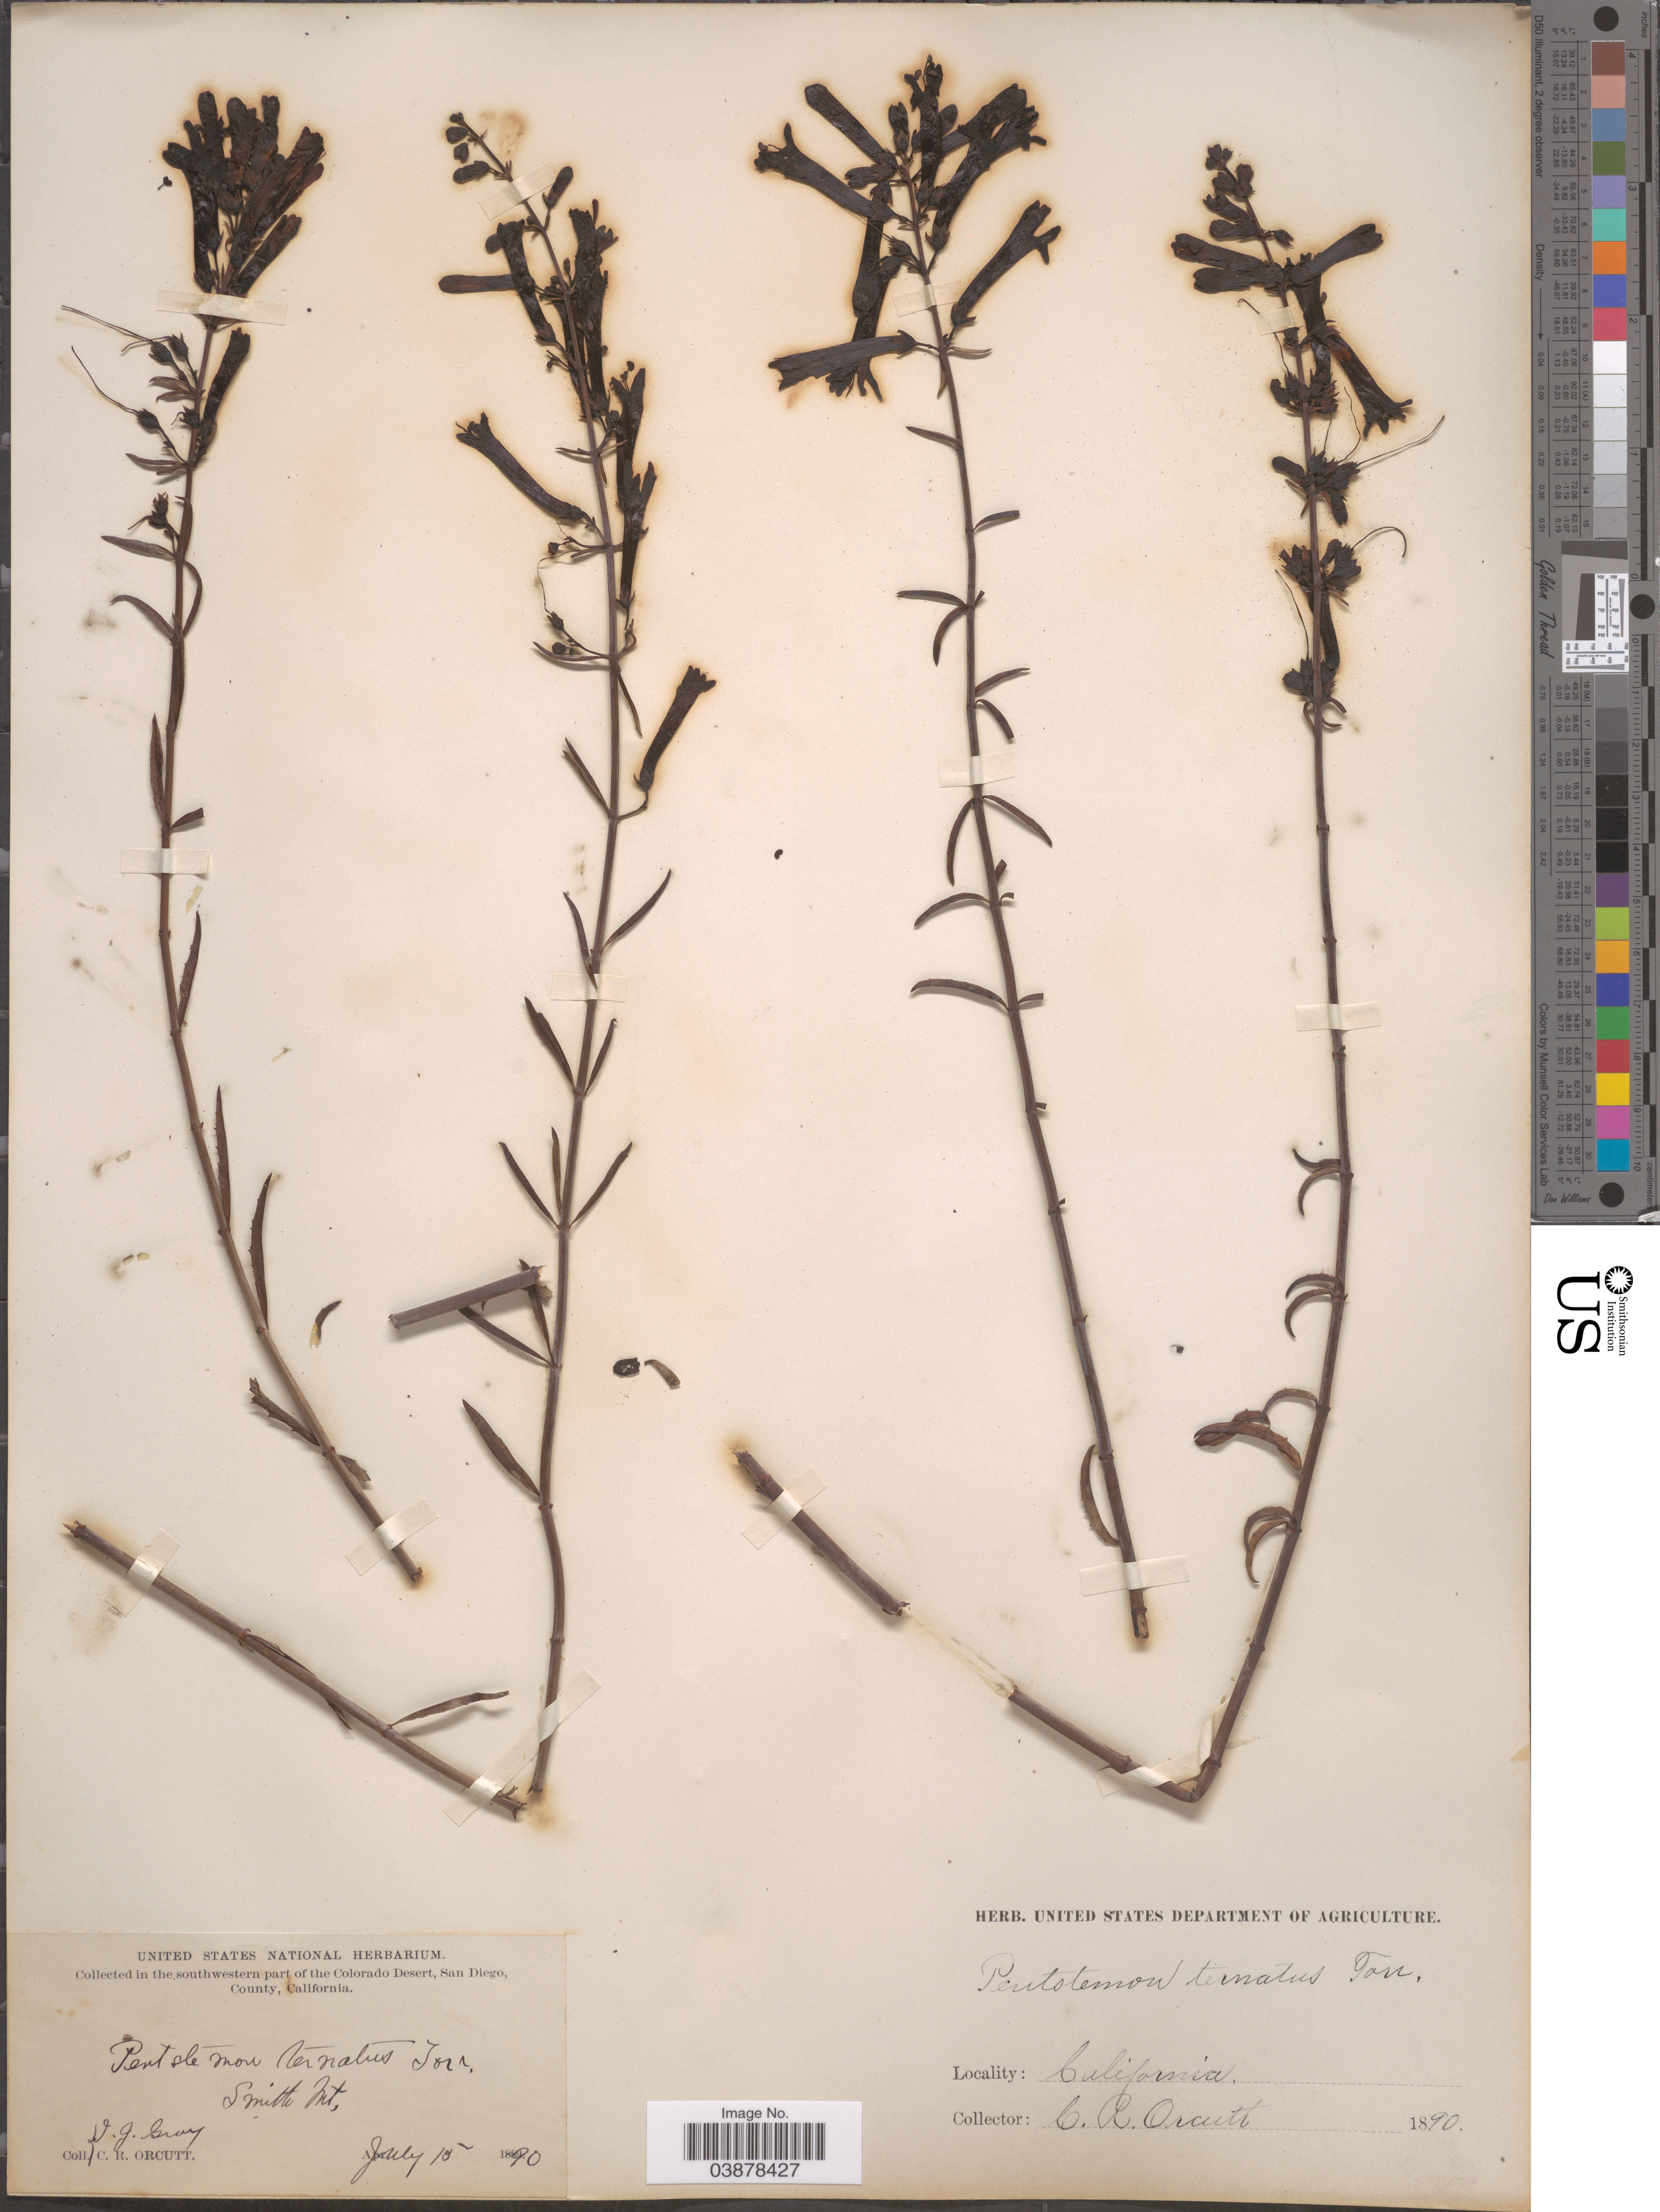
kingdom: Plantae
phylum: Tracheophyta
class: Magnoliopsida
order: Lamiales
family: Plantaginaceae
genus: Penstemon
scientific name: Penstemon ternatus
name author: Torr. ex A. Gray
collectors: C. R. Orcutt & V. Gray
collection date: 1890-07-15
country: United States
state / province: California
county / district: San Diego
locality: Southwestern part of the Colorado Desert, San Diego, County. Smith Mt.